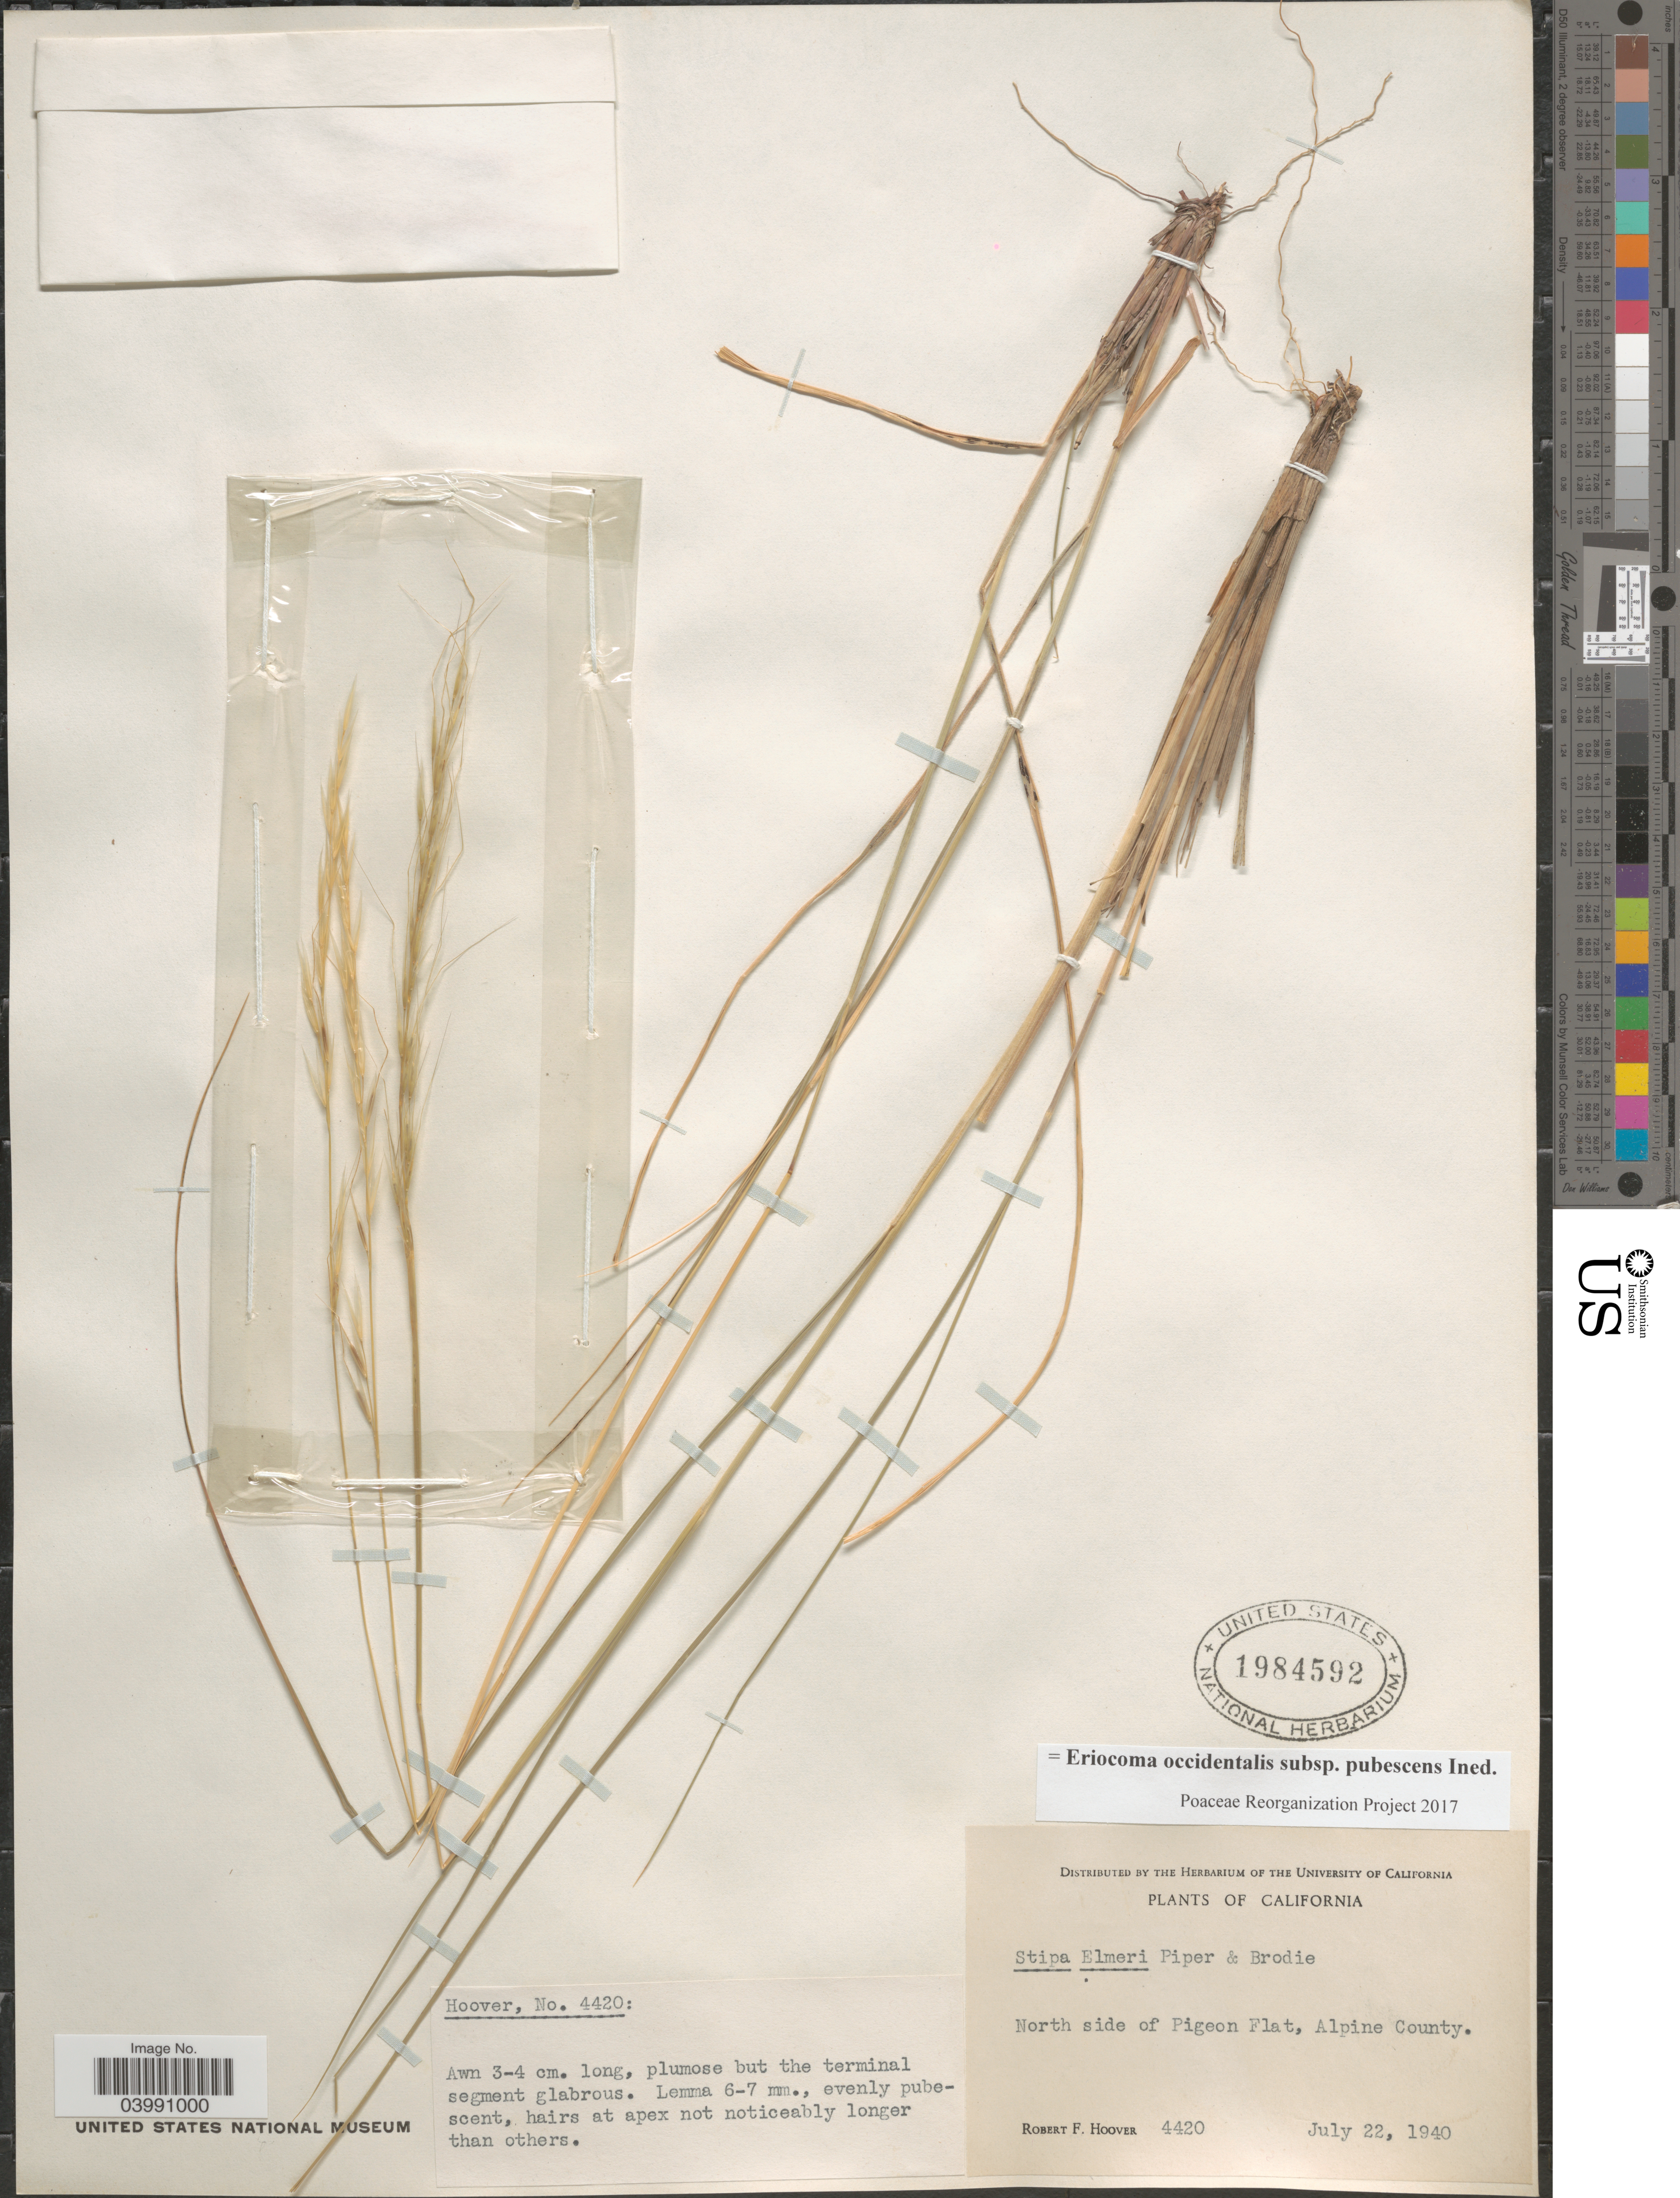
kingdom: Plantae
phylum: Tracheophyta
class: Liliopsida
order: Poales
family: Poaceae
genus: Eriocoma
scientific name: Eriocoma occidentalis subsp. pubescens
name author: (Vasey) Romasch.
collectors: R. F. Hoover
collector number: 4420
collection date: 1940-07-22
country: United States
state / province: California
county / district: Alpine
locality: North side of Pigeon Flat, Alpine County.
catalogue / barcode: US 1984592